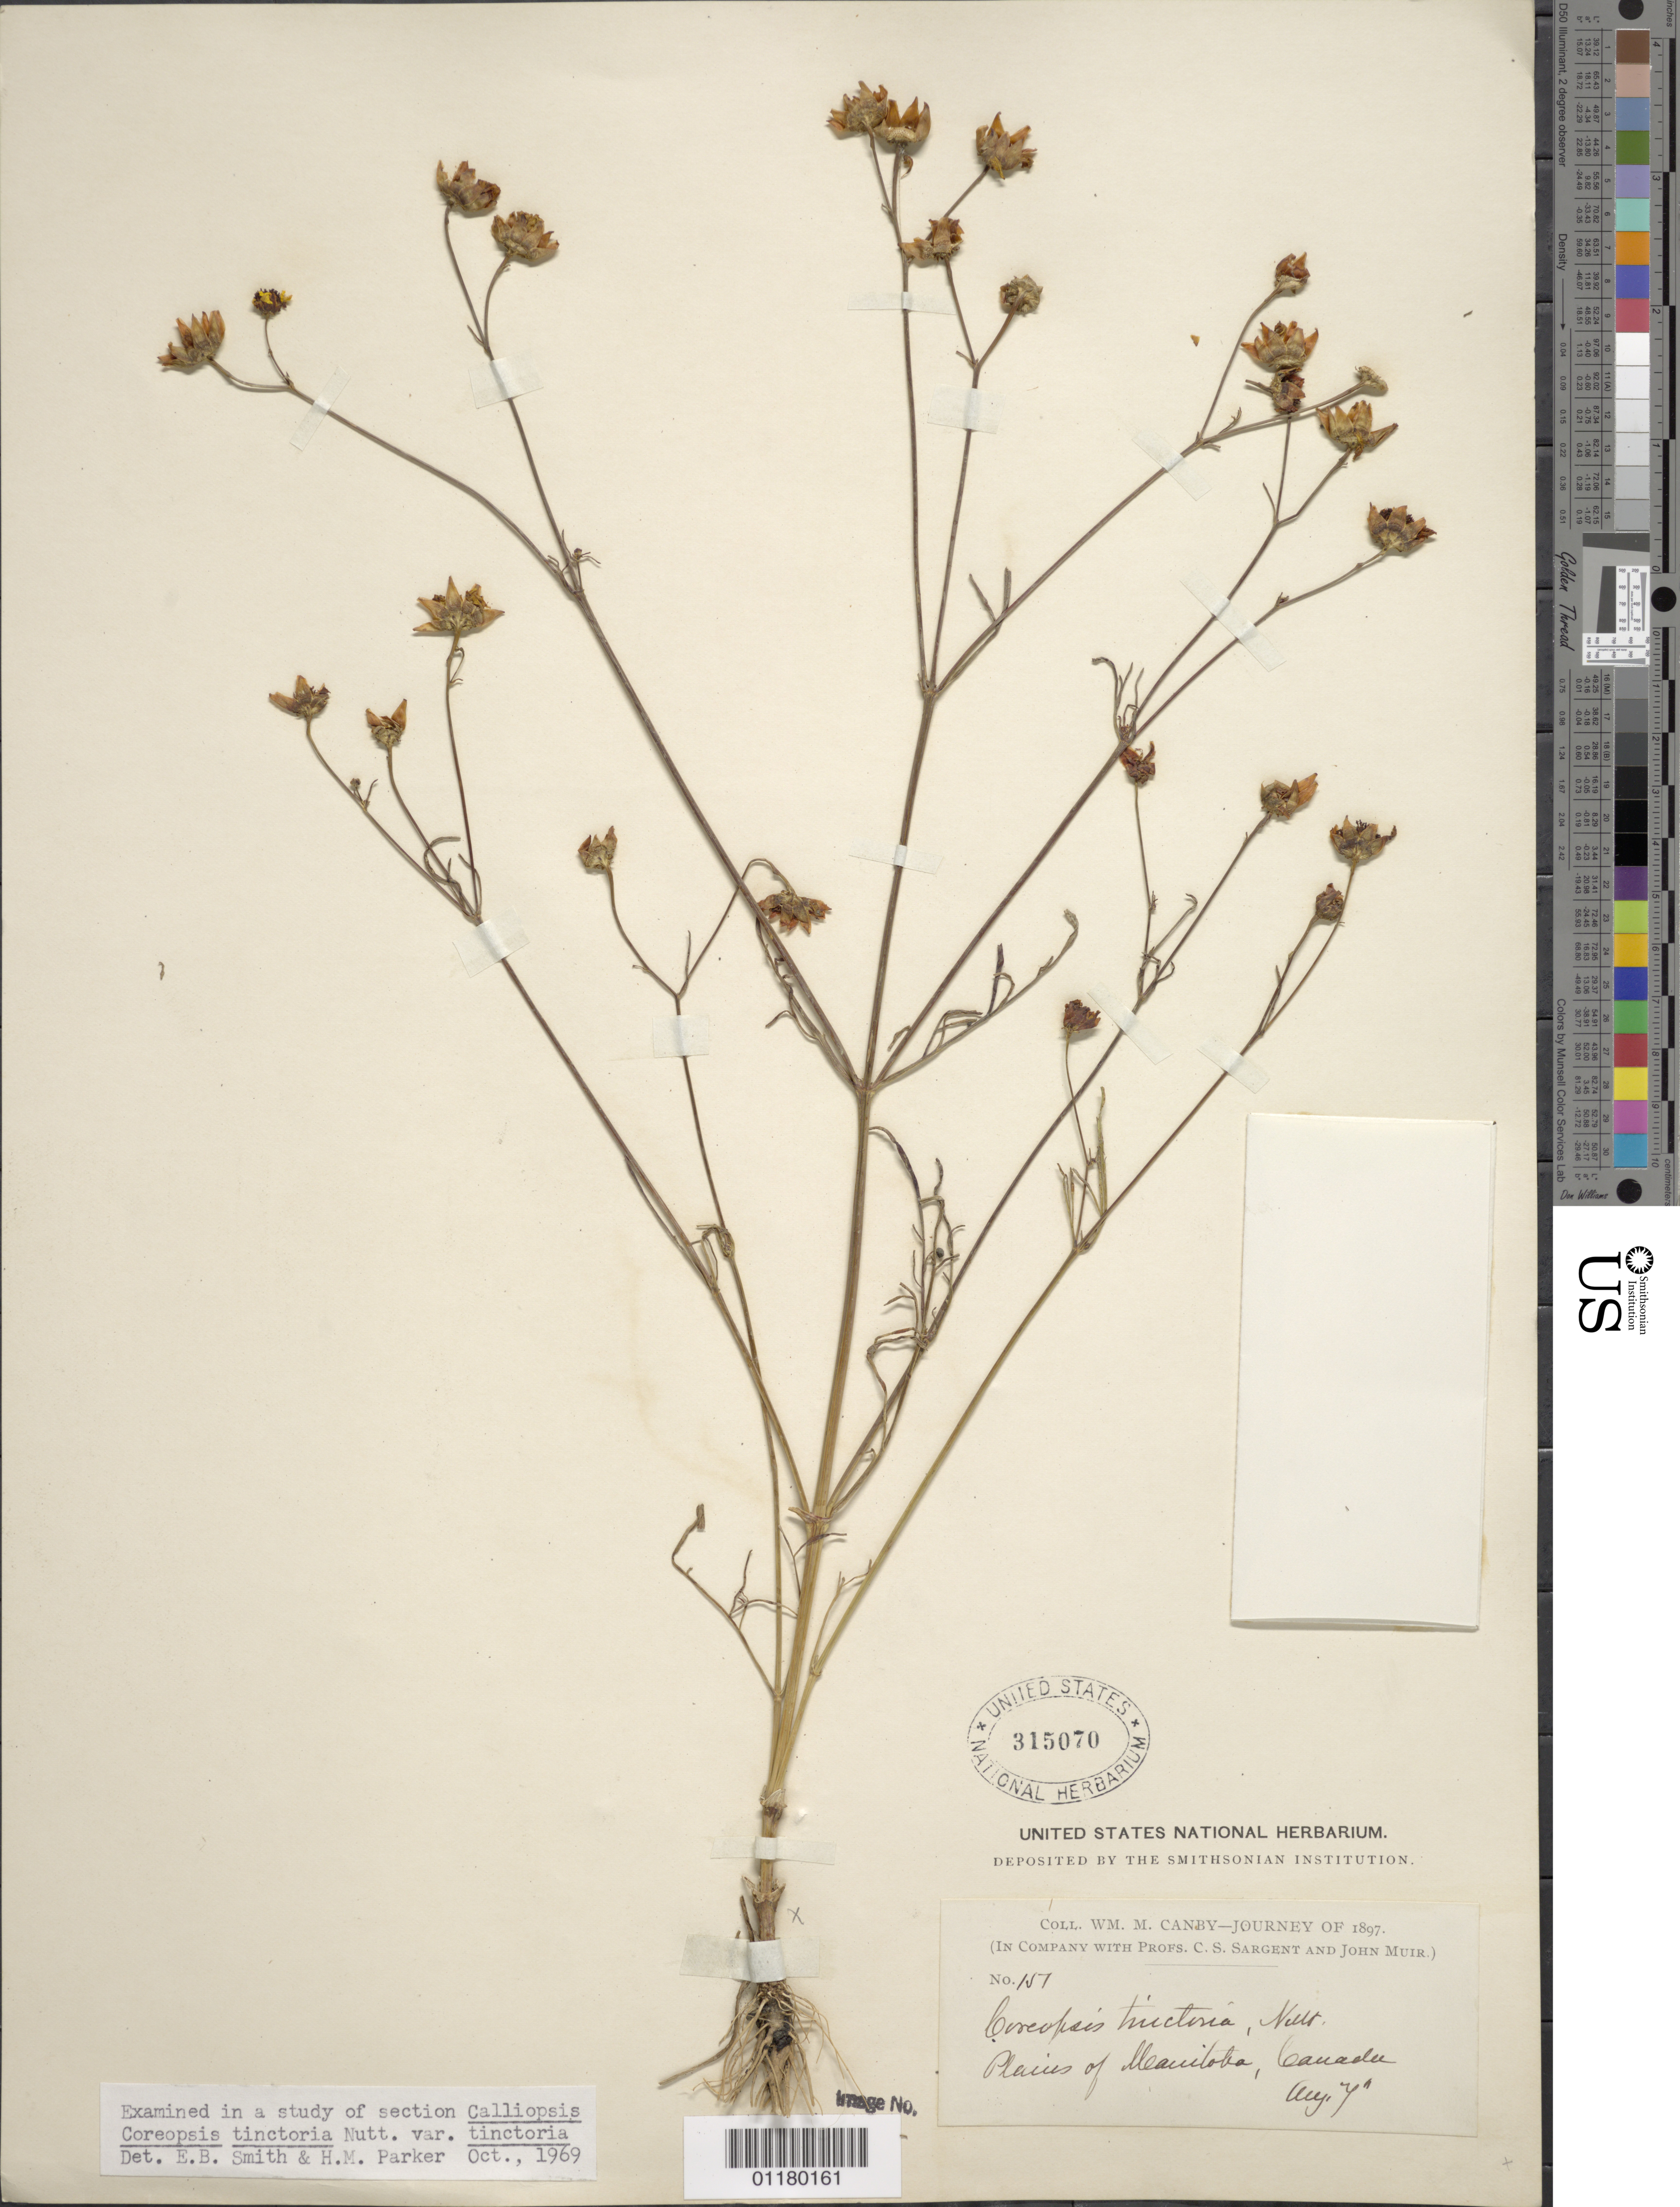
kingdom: Plantae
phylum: Tracheophyta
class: Magnoliopsida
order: Asterales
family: Asteraceae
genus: Coreopsis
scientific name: Coreopsis tinctoria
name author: Nutt.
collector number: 151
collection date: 1897-08-07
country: Canada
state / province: Manitoba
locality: Plains of Manitoba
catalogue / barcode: US 315070